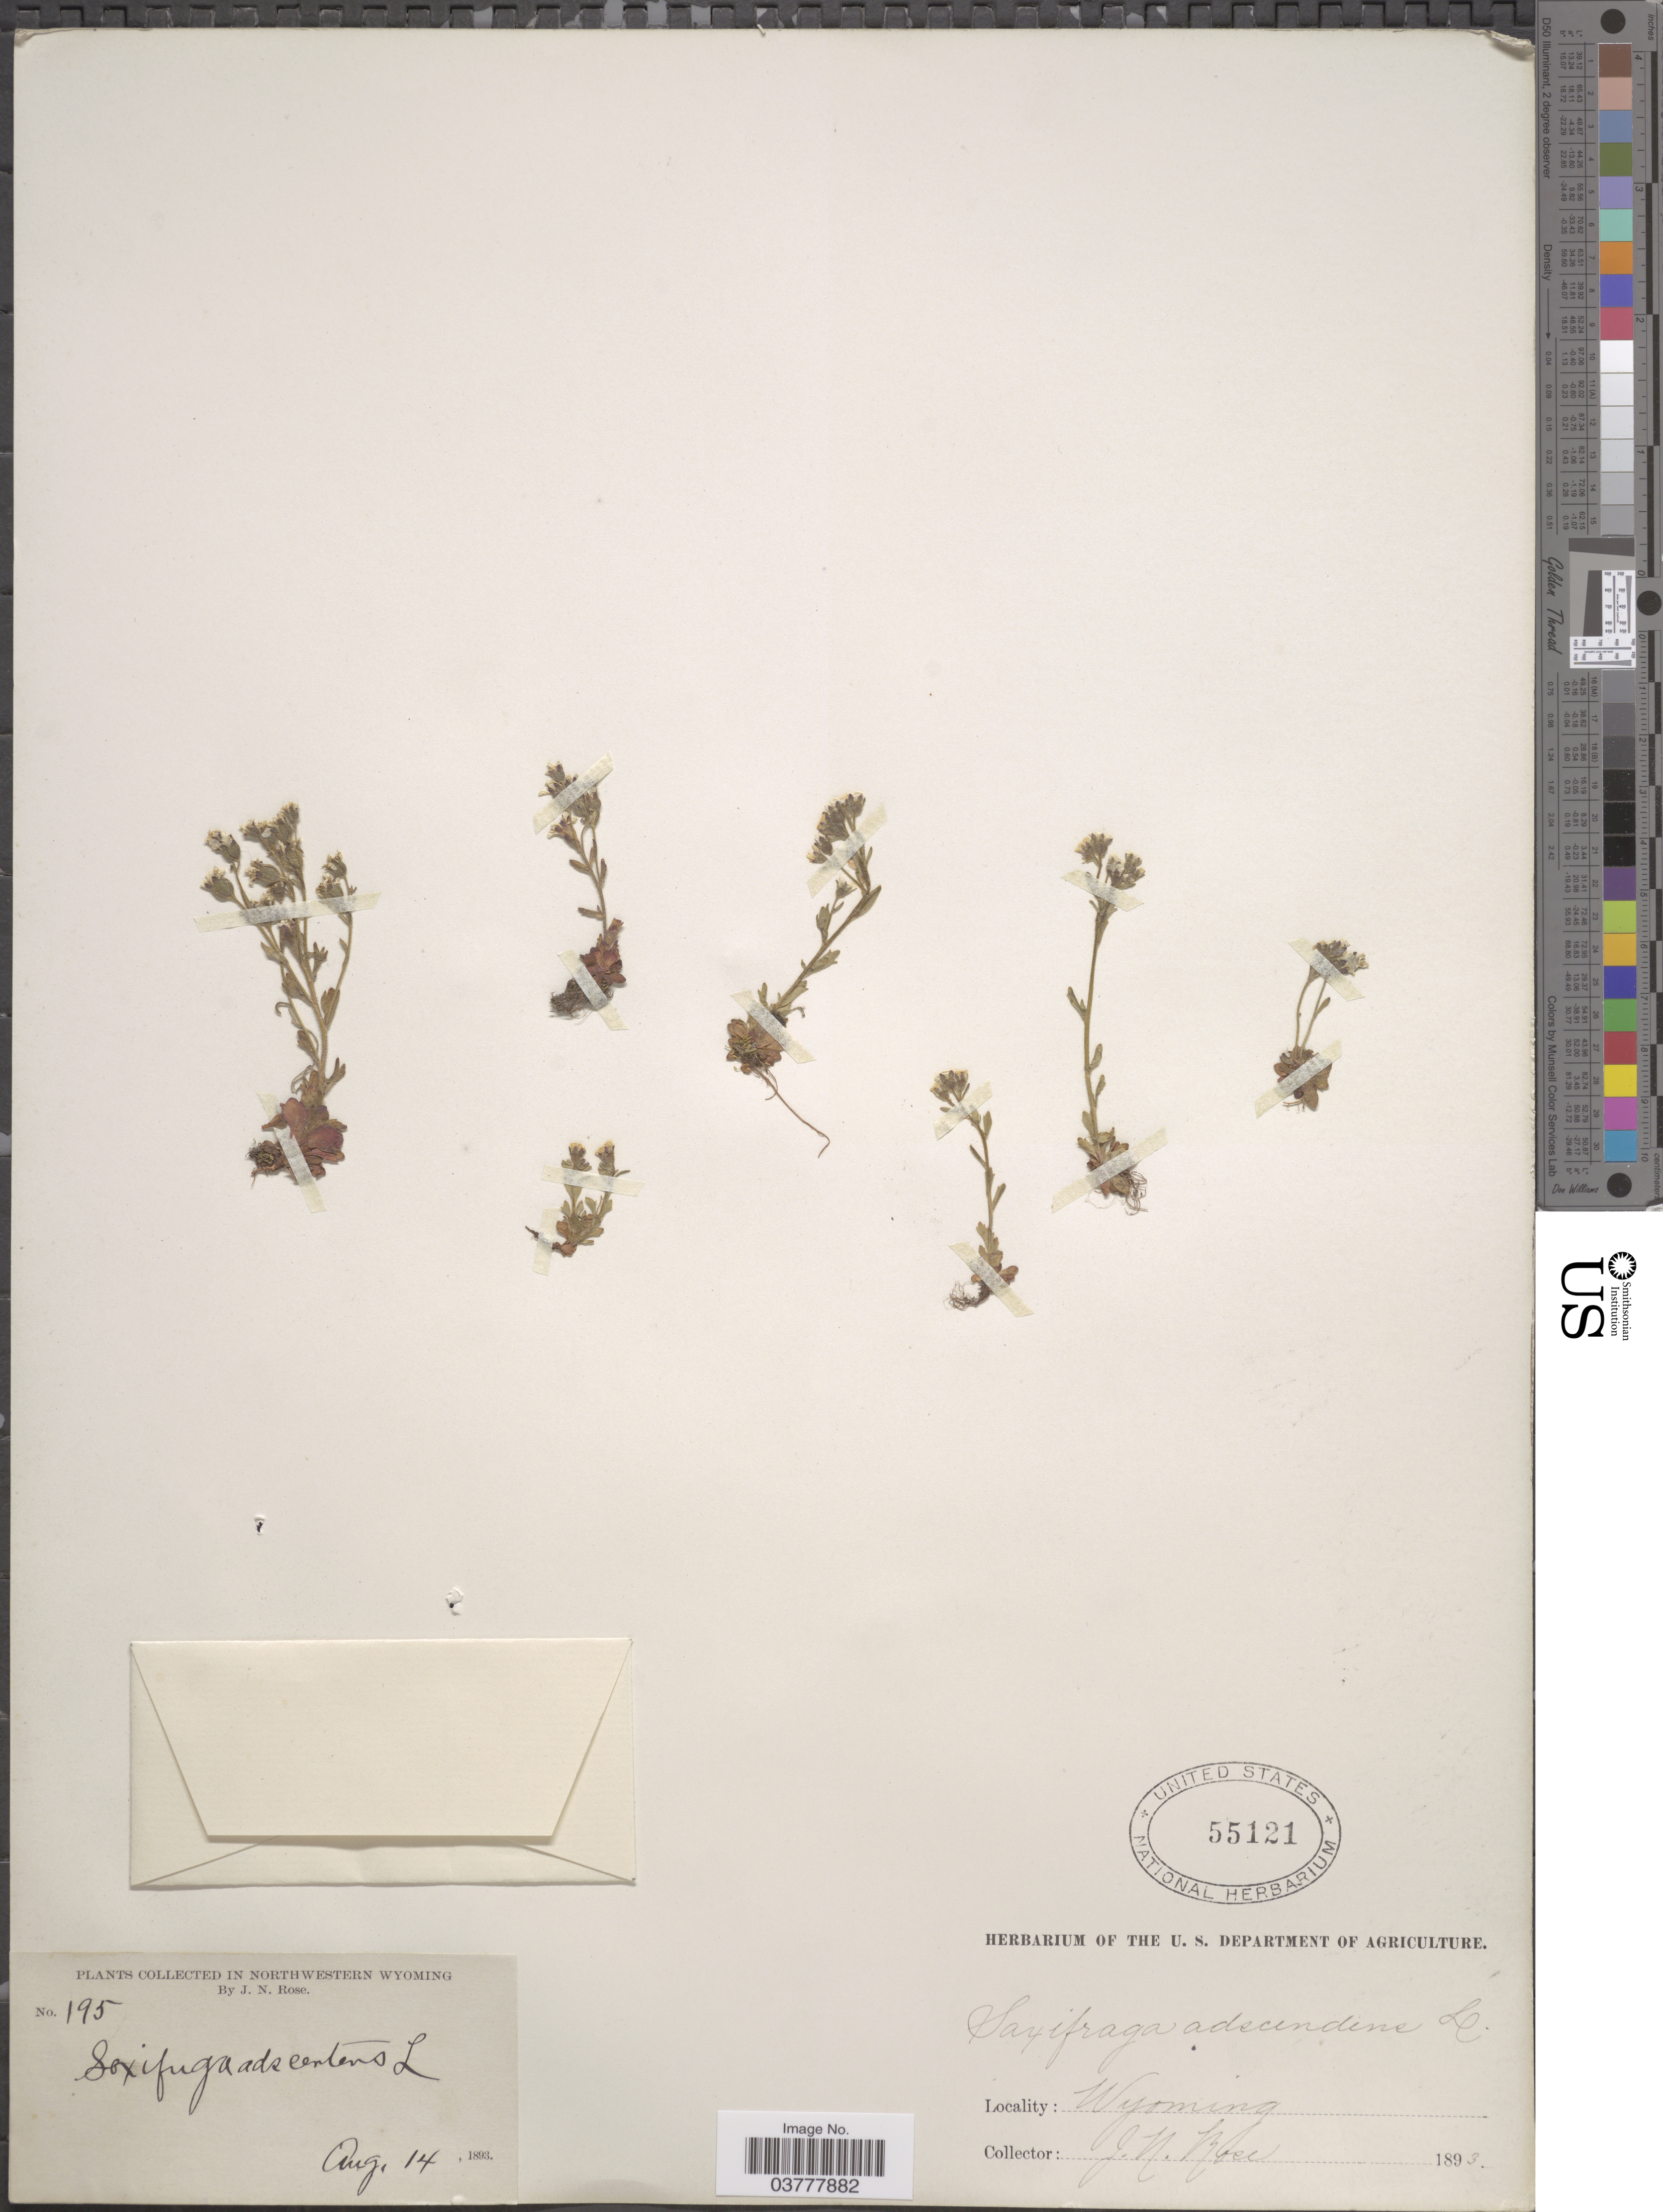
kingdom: Plantae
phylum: Tracheophyta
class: Magnoliopsida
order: Saxifragales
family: Saxifragaceae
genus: Saxifraga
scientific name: Saxifraga adscendens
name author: L.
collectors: J. N. Rose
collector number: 195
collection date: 1893-08-14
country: United States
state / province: Wyoming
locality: Northwestern Wyoming.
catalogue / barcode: US 55121